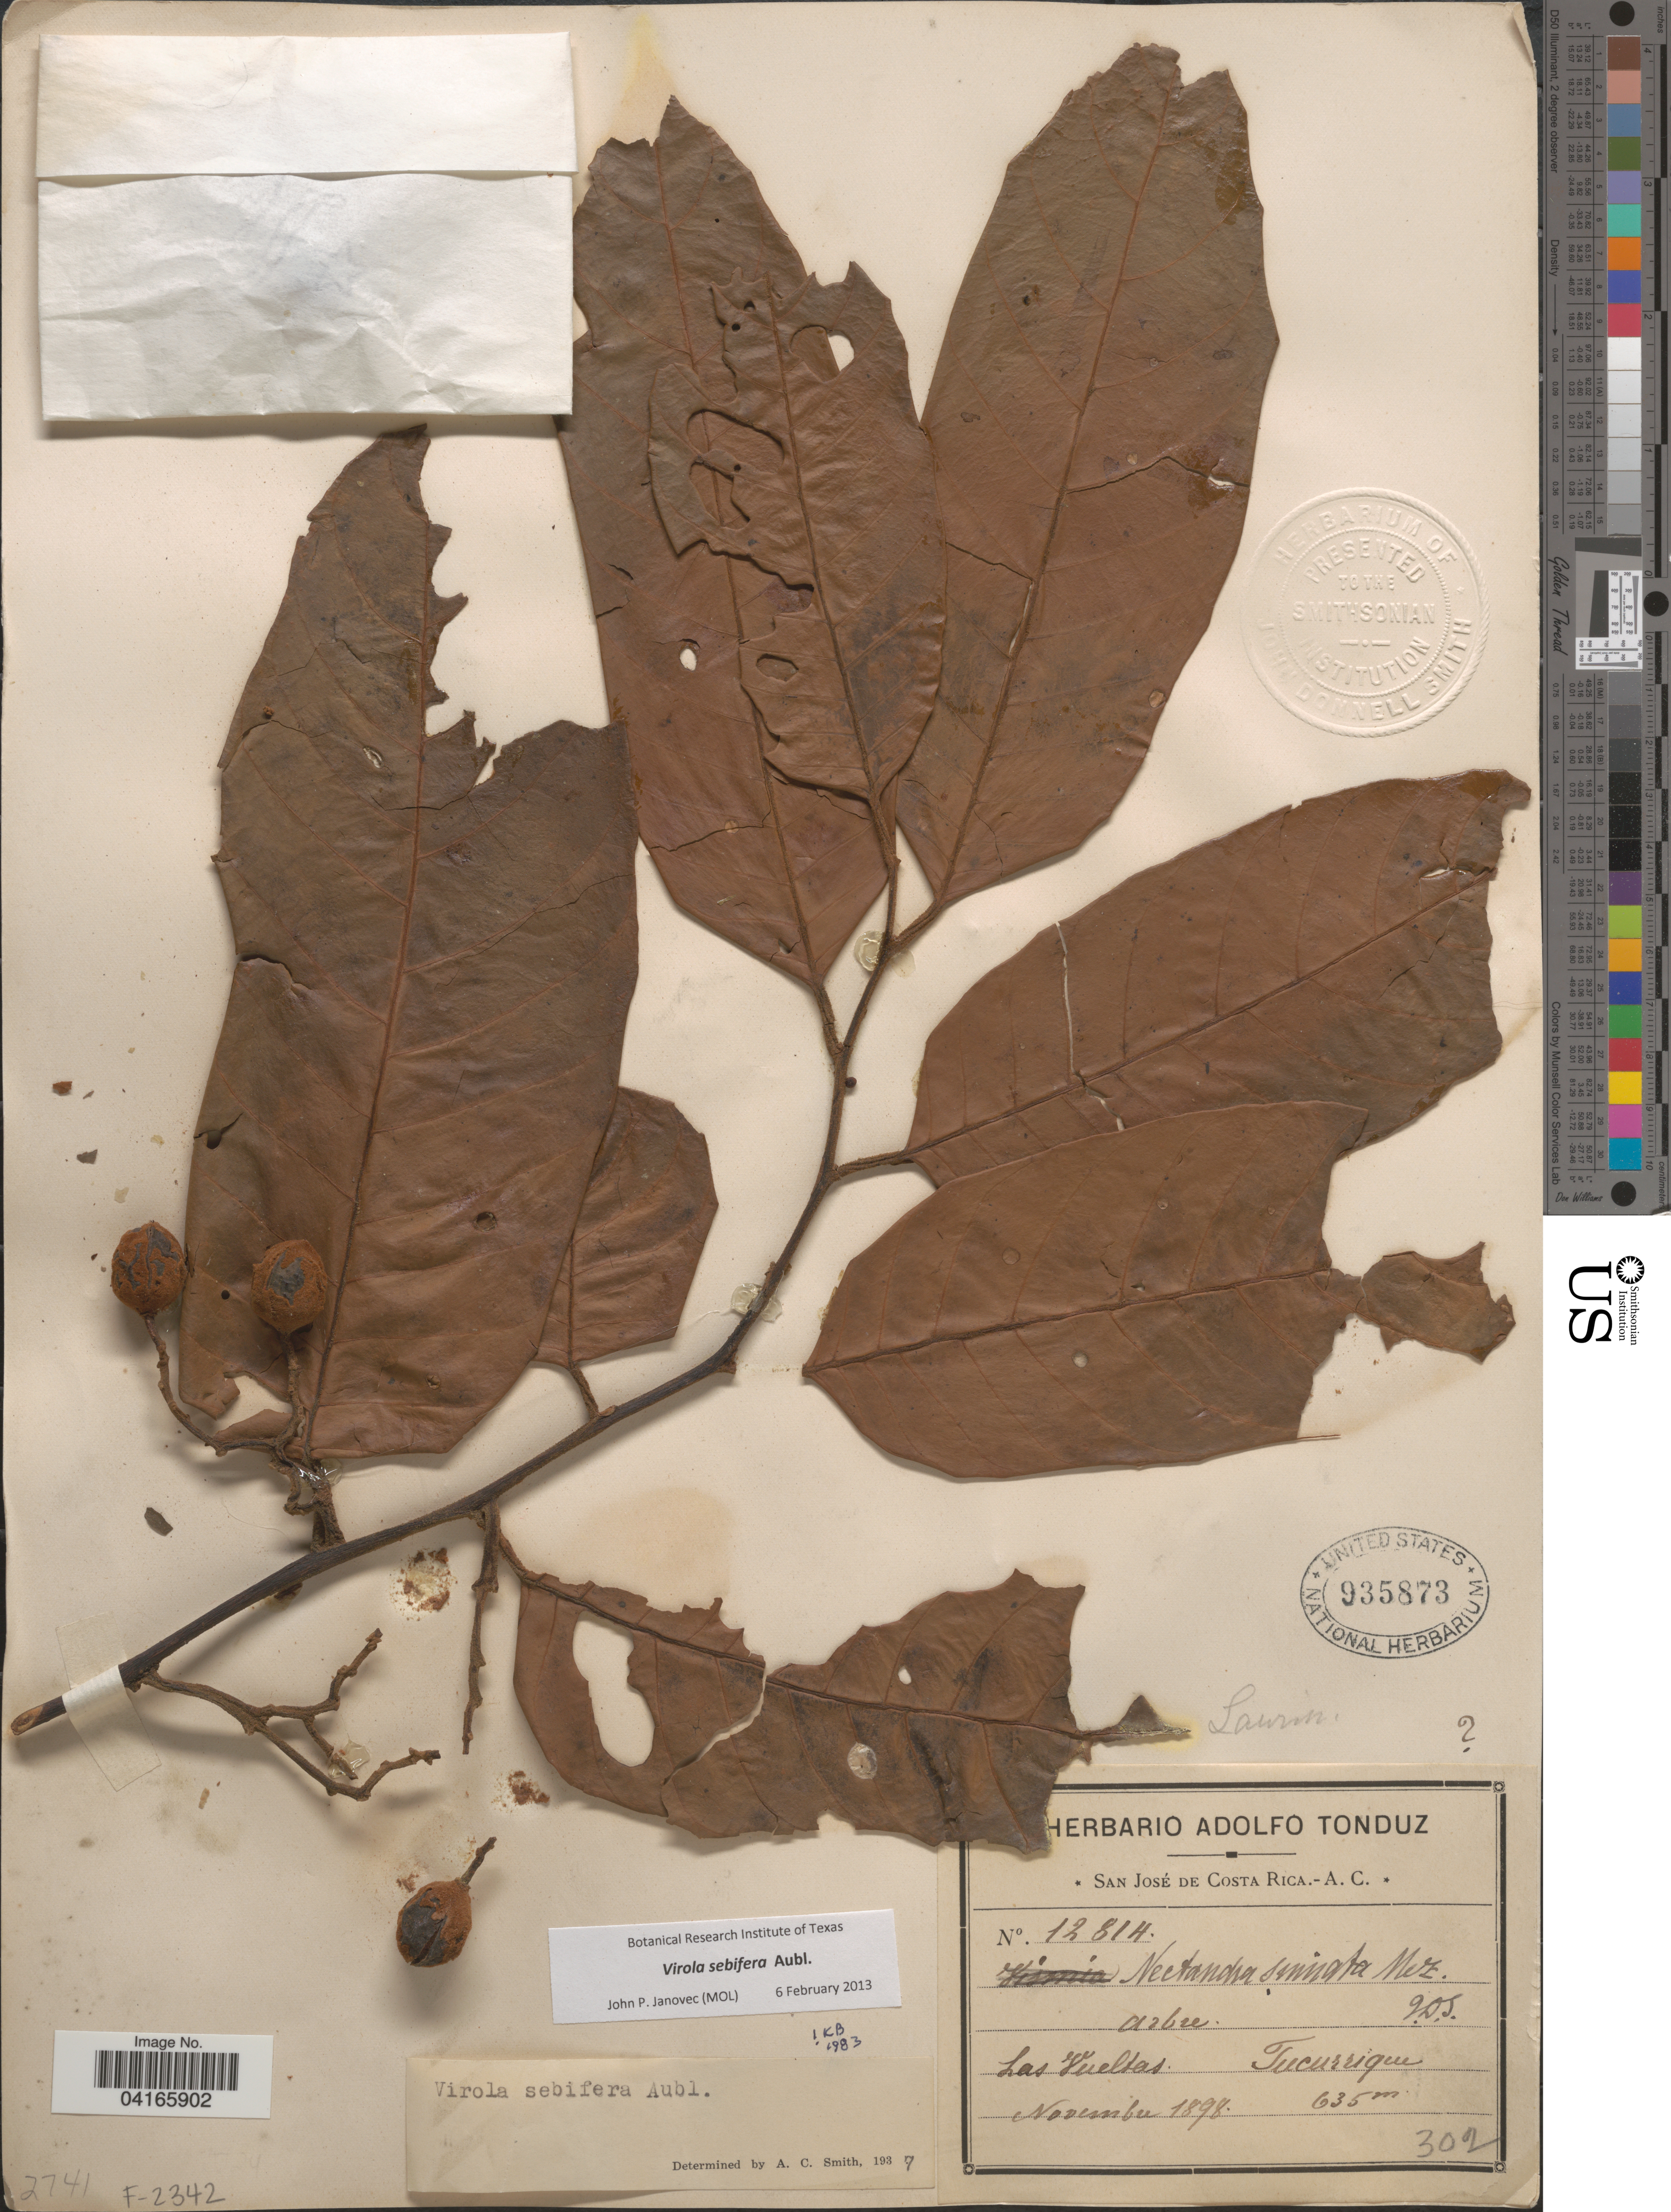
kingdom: Plantae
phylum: Tracheophyta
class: Magnoliopsida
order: Magnoliales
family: Myristicaceae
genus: Virola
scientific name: Virola sebifera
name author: Aubl.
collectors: ex Herb. Adolfo Tonduz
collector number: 12814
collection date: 1898-11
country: Costa Rica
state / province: Cartago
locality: Las Vueltas Tucurrique.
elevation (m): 635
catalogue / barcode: US 935873